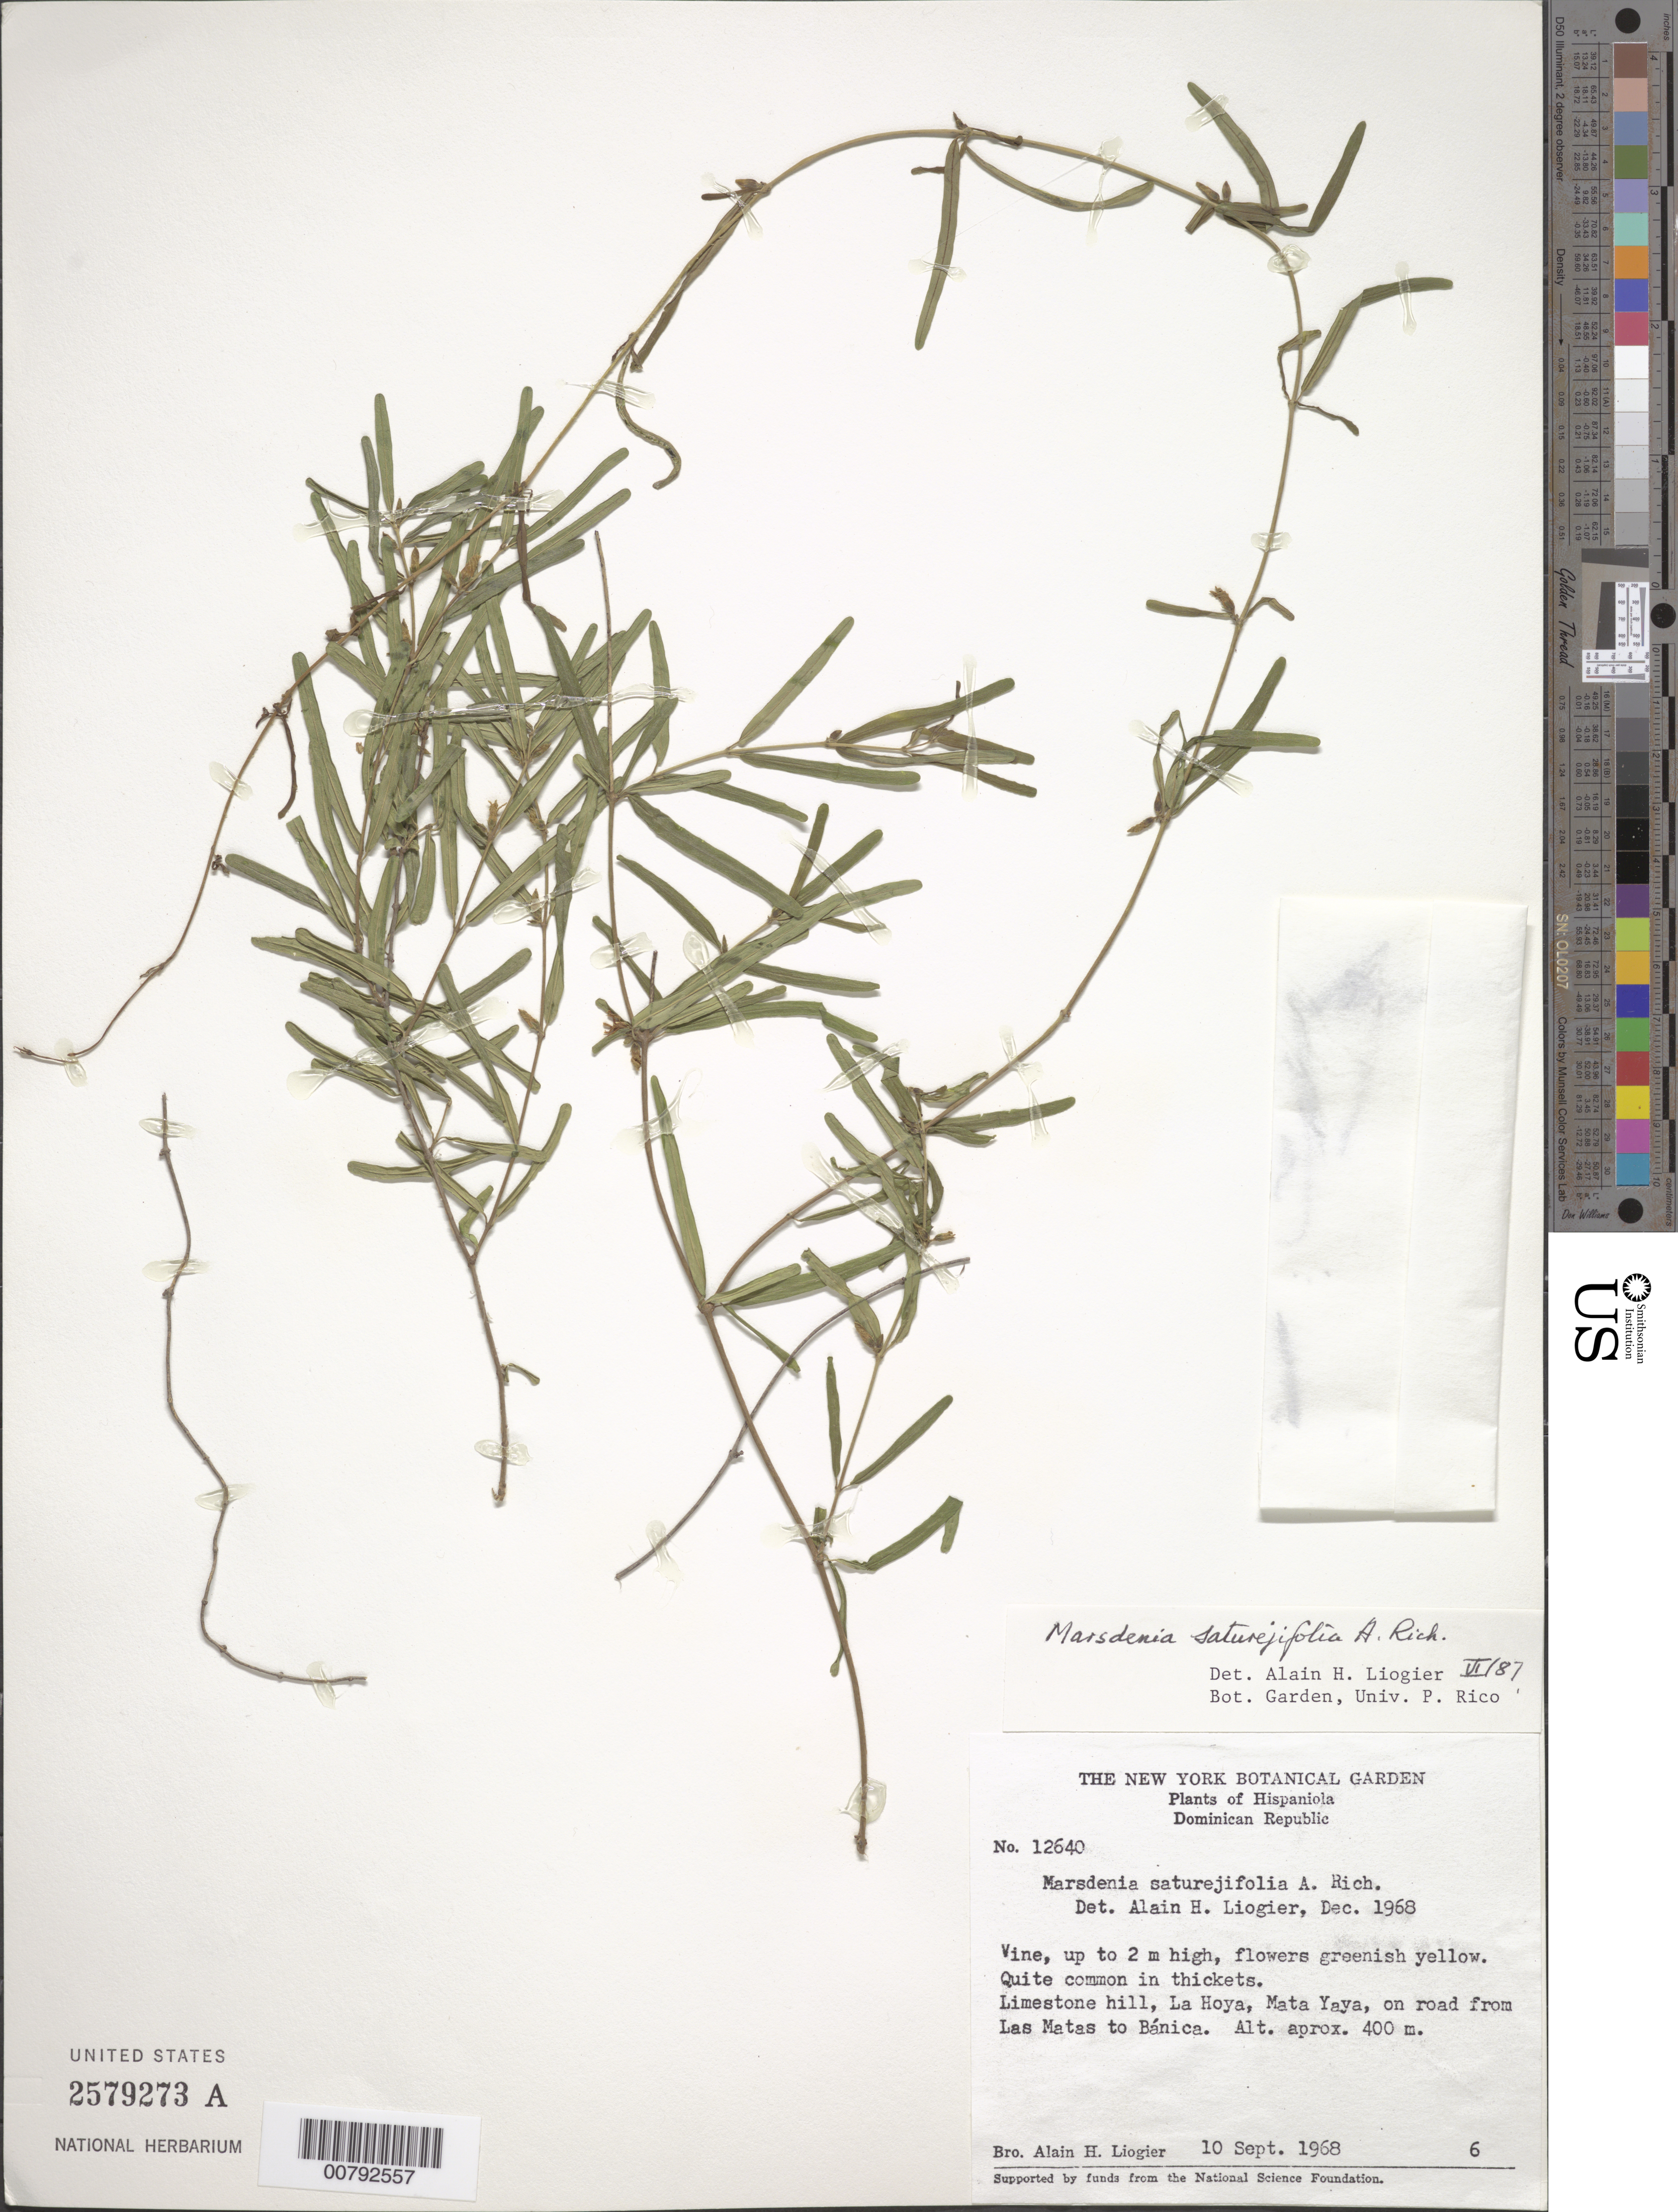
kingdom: Plantae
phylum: Tracheophyta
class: Magnoliopsida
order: Gentianales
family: Apocynaceae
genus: Marsdenia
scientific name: Marsdenia saturejifolia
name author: A. Rich.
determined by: Liogier, Alain H.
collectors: A. H. Liogier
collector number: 12640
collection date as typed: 10 Sep 1968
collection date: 1968-09-10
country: Dominican Republic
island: Hispaniola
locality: On road from Las Matas to Bánica, Mata Yaya, La Hoya.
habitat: In thickets.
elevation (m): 400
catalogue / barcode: US 2579273A